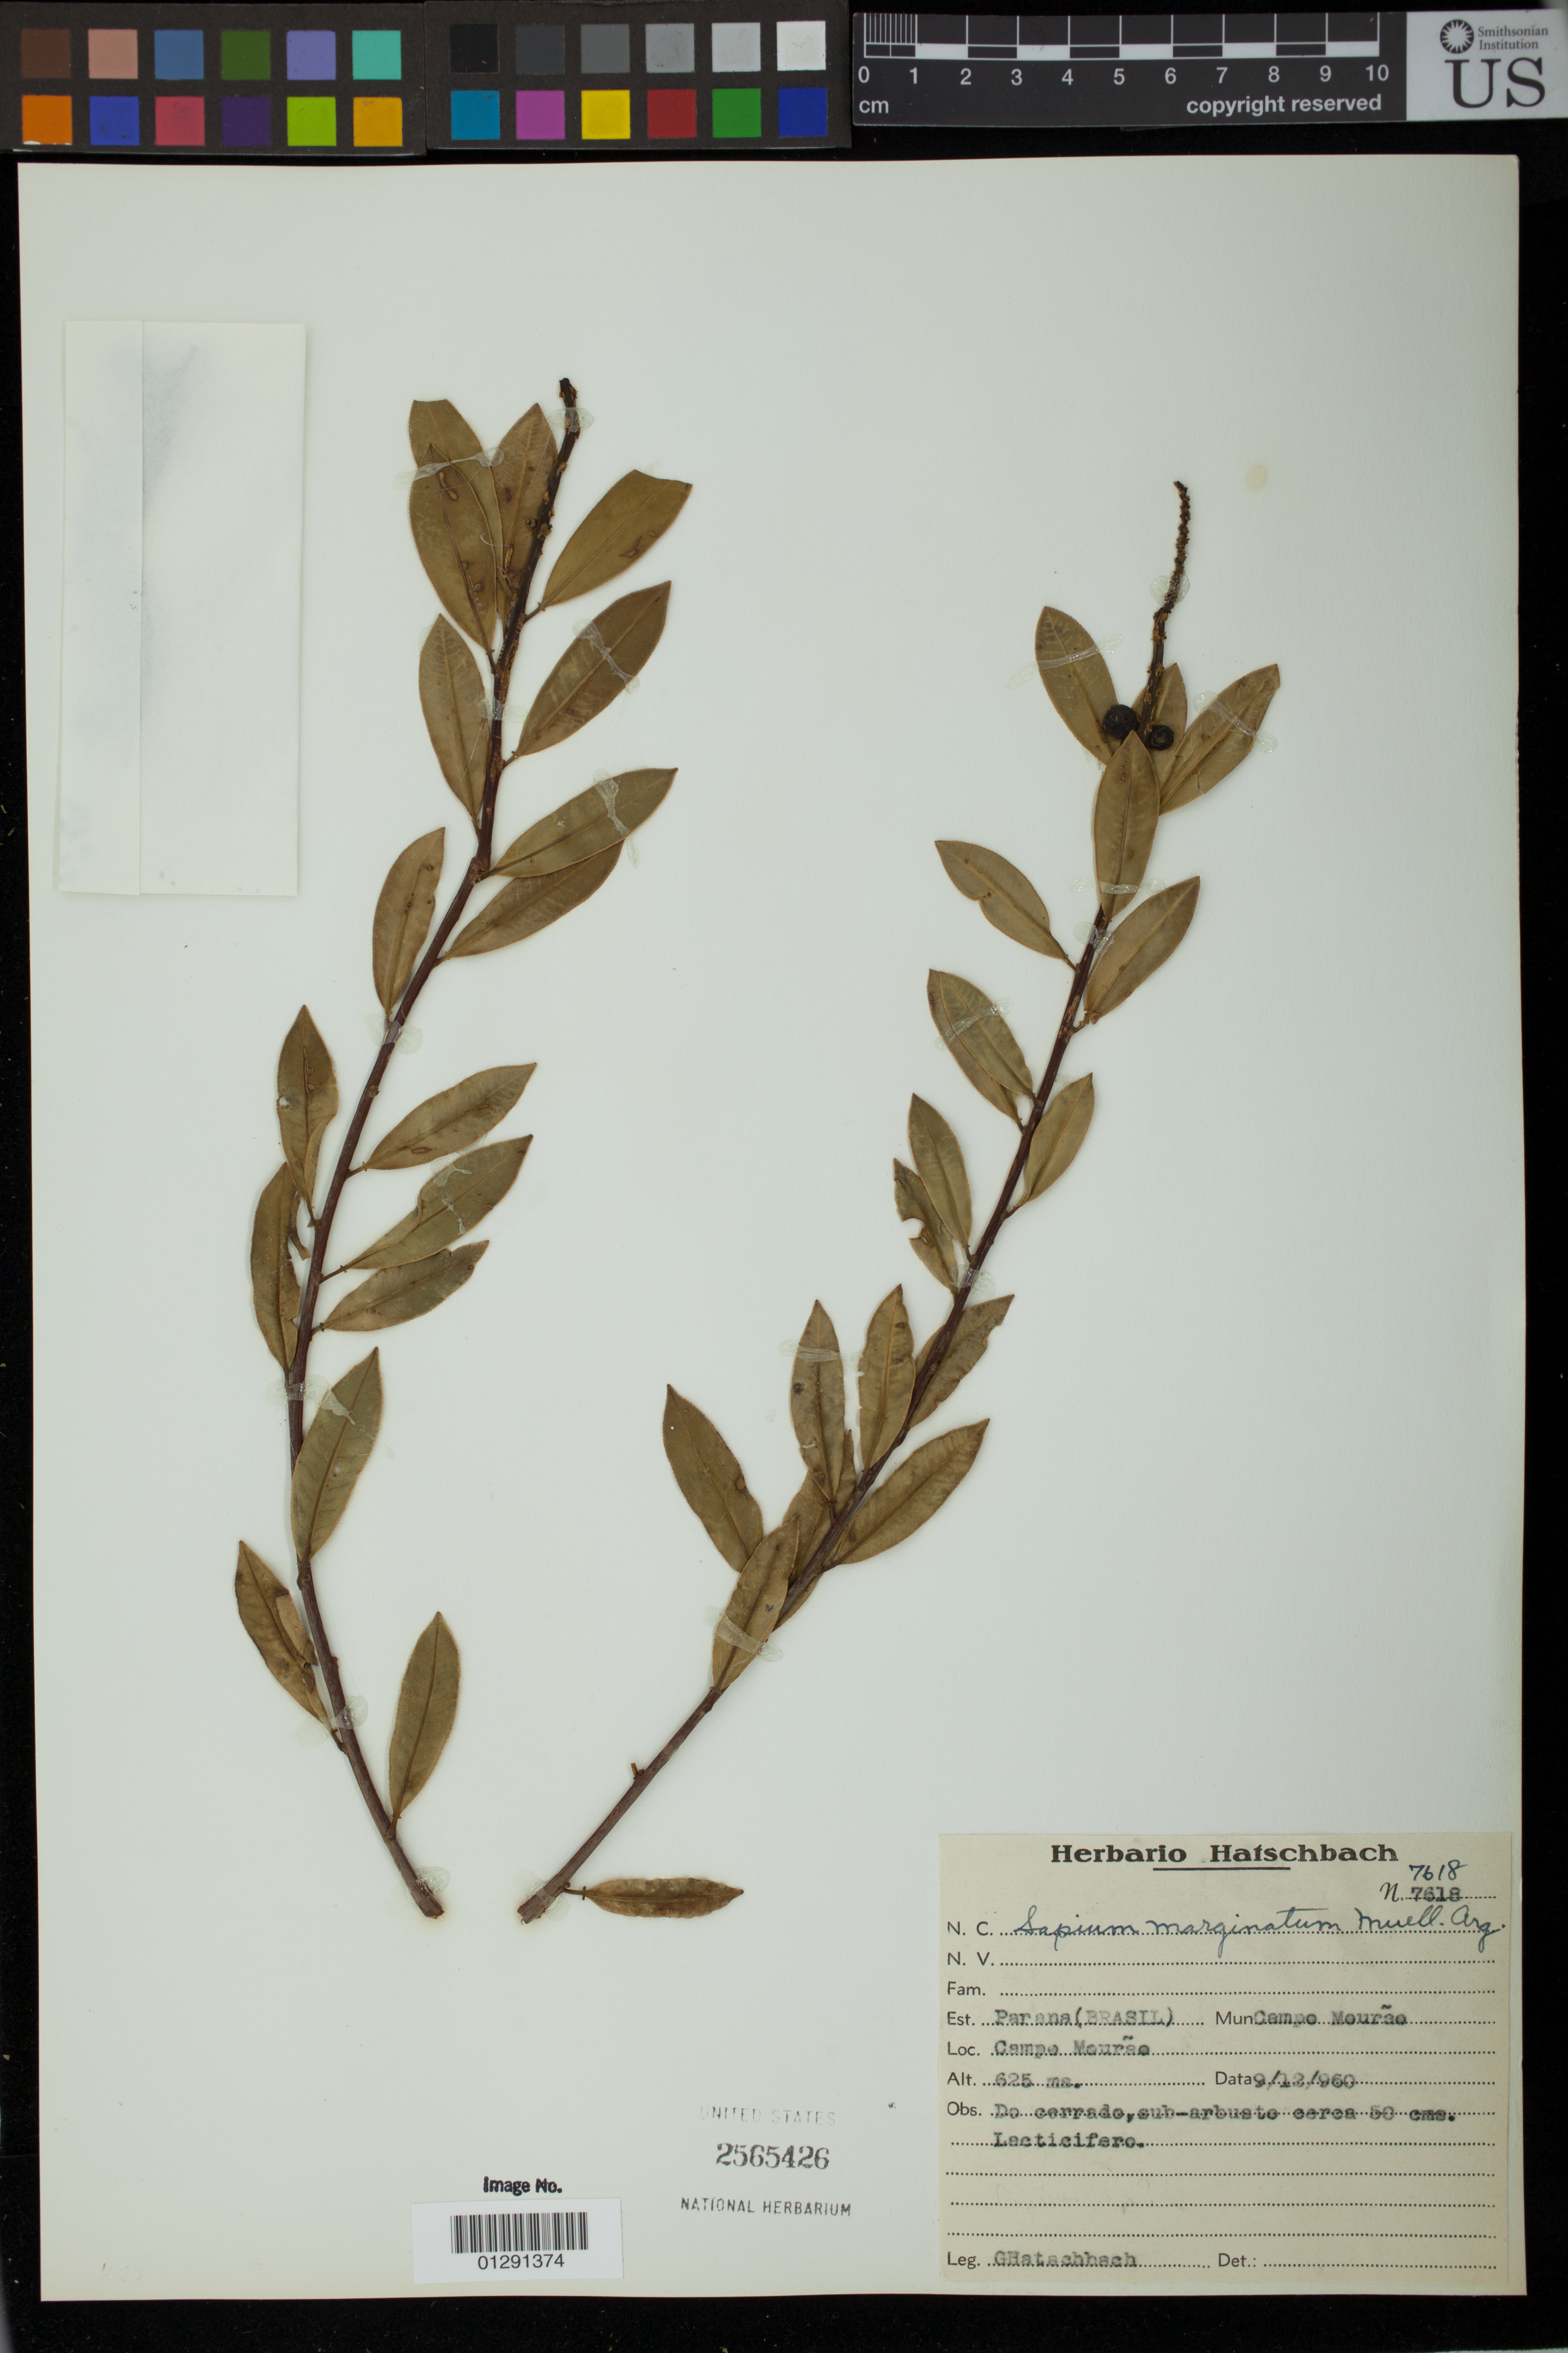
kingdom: Plantae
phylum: Tracheophyta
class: Magnoliopsida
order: Malpighiales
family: Euphorbiaceae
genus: Sapium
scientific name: Sapium haematospermum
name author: Müll. Arg.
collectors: G. Hatschbach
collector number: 7618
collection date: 1960-12-09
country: Brazil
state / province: Parana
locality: Campo Mourae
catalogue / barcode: US 2565426